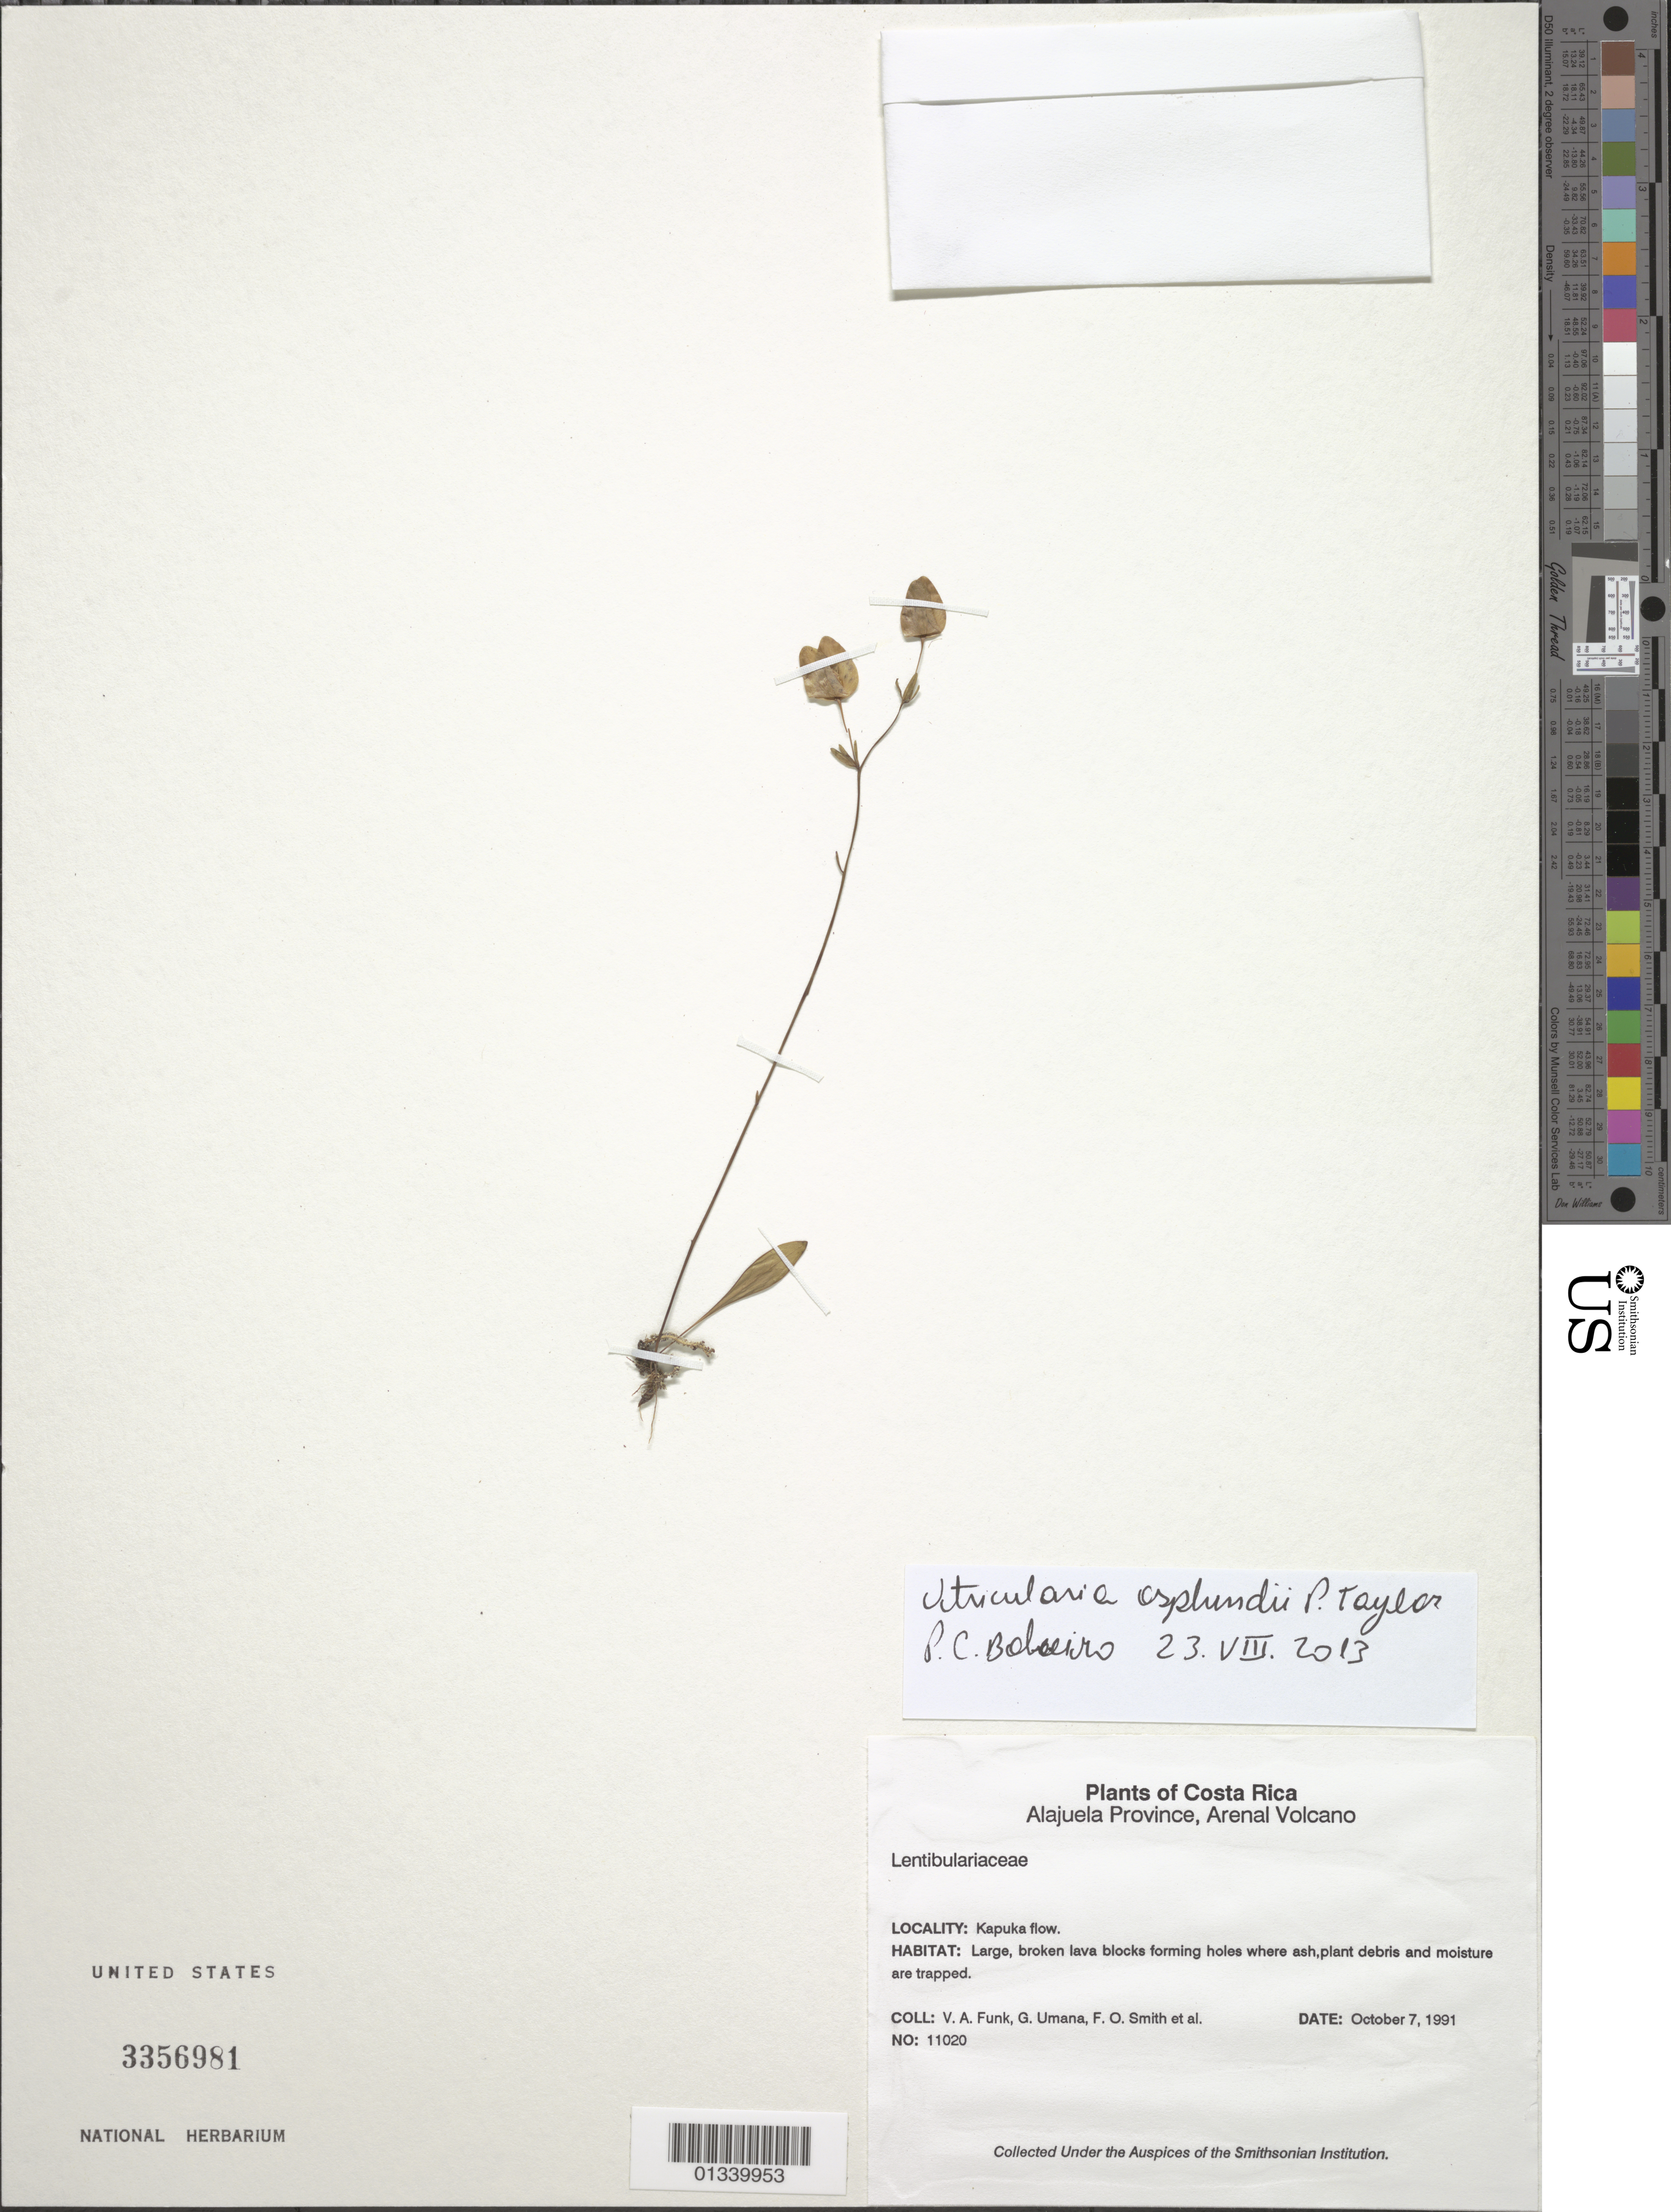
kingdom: Plantae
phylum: Tracheophyta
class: Magnoliopsida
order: Lamiales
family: Lentibulariaceae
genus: Utricularia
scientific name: Utricularia asplundii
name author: P. Taylor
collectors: V. Funk, G. M. Umaña D. & F. Smith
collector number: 11020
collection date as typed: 07 Oct 1991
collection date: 1991-10-07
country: Costa Rica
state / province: Alajuela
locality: Arenal Volcano, Kapuka flow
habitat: Large, broken lave blocks forming holes where ash, plant debris and moisture are trapped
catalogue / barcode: US 3356981